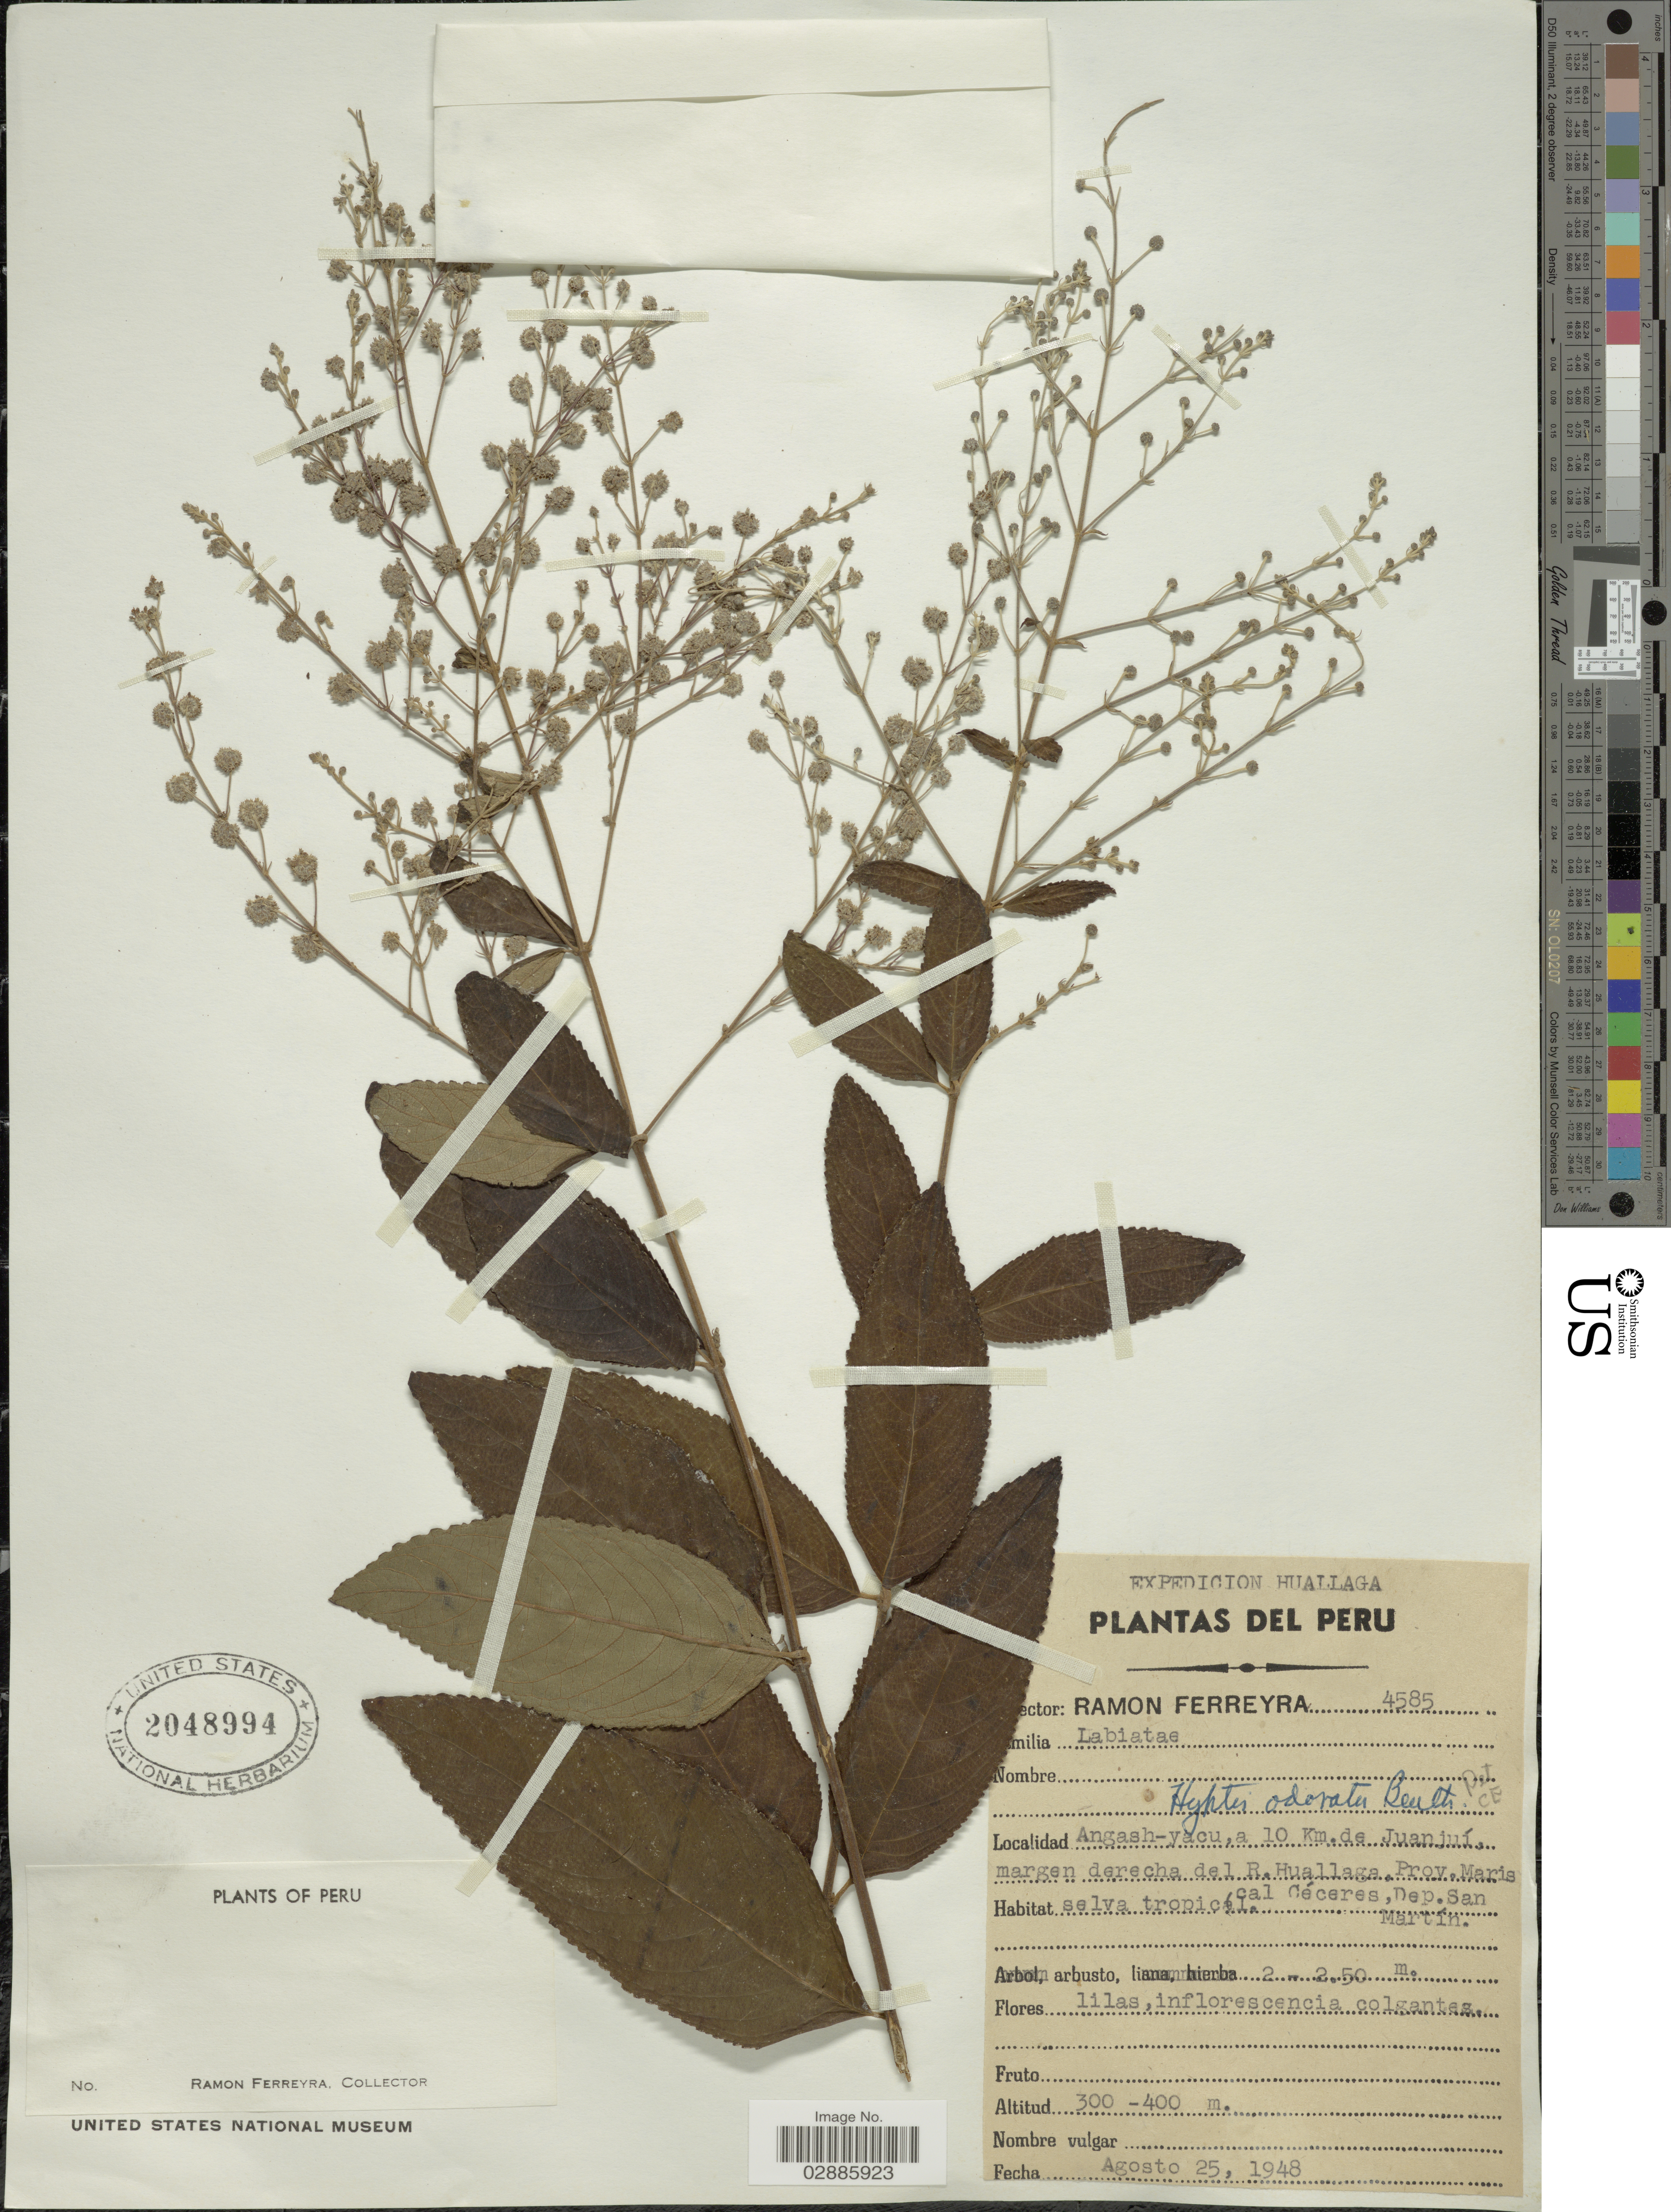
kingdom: Plantae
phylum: Tracheophyta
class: Magnoliopsida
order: Lamiales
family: Lamiaceae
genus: Hyptis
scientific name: Hyptis odorata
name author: Benth.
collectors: R. A. Ferreyra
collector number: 4585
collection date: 1948-08-25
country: Peru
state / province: San Martín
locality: Angash-yacu, a 10 Km. de Juanjuí, margen derecha del R. Huallaga, Prov. Mariscal Céceres, Dep. San Martín.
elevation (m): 300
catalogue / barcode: US 2048994